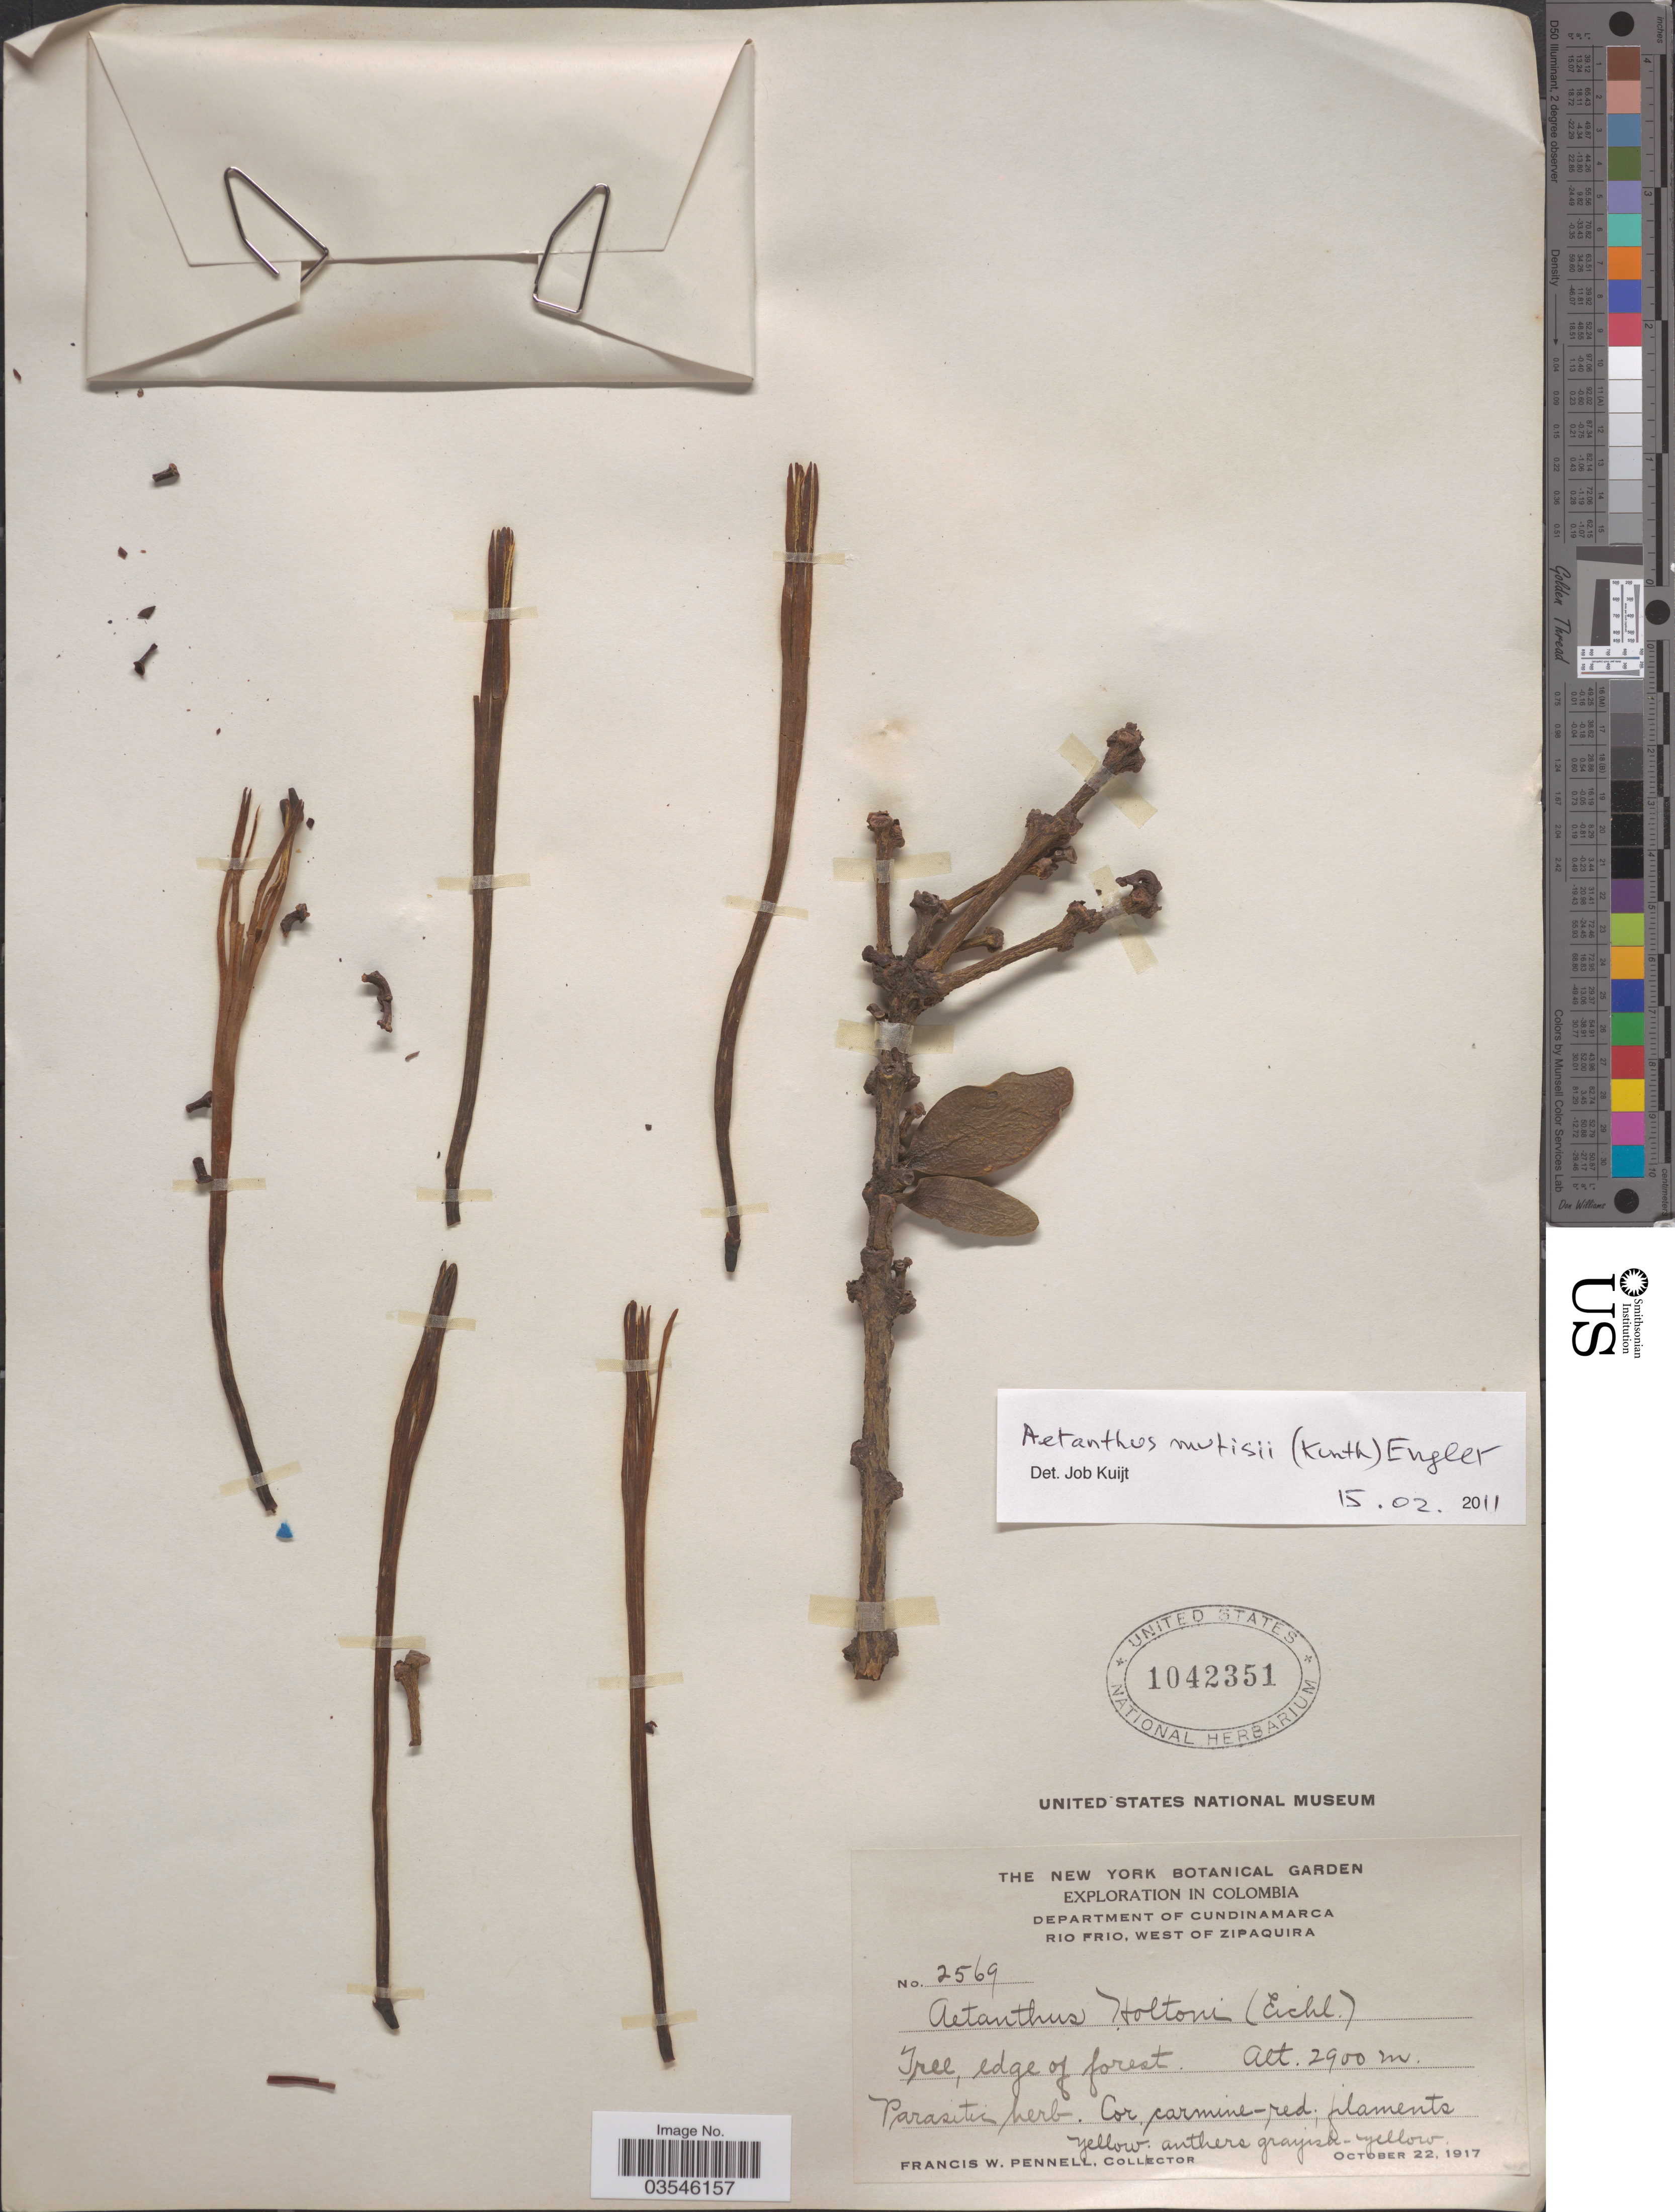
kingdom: Plantae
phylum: Tracheophyta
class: Magnoliopsida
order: Santalales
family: Loranthaceae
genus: Aetanthus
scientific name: Aetanthus mutisii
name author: (Kunth) Engl.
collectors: F. W. Pennell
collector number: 2569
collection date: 1917-10-22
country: Colombia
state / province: Cundinamarca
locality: Department of Cundinamarca. Rio Frio, West of Zipaquira.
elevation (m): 2900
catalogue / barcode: US 1042351